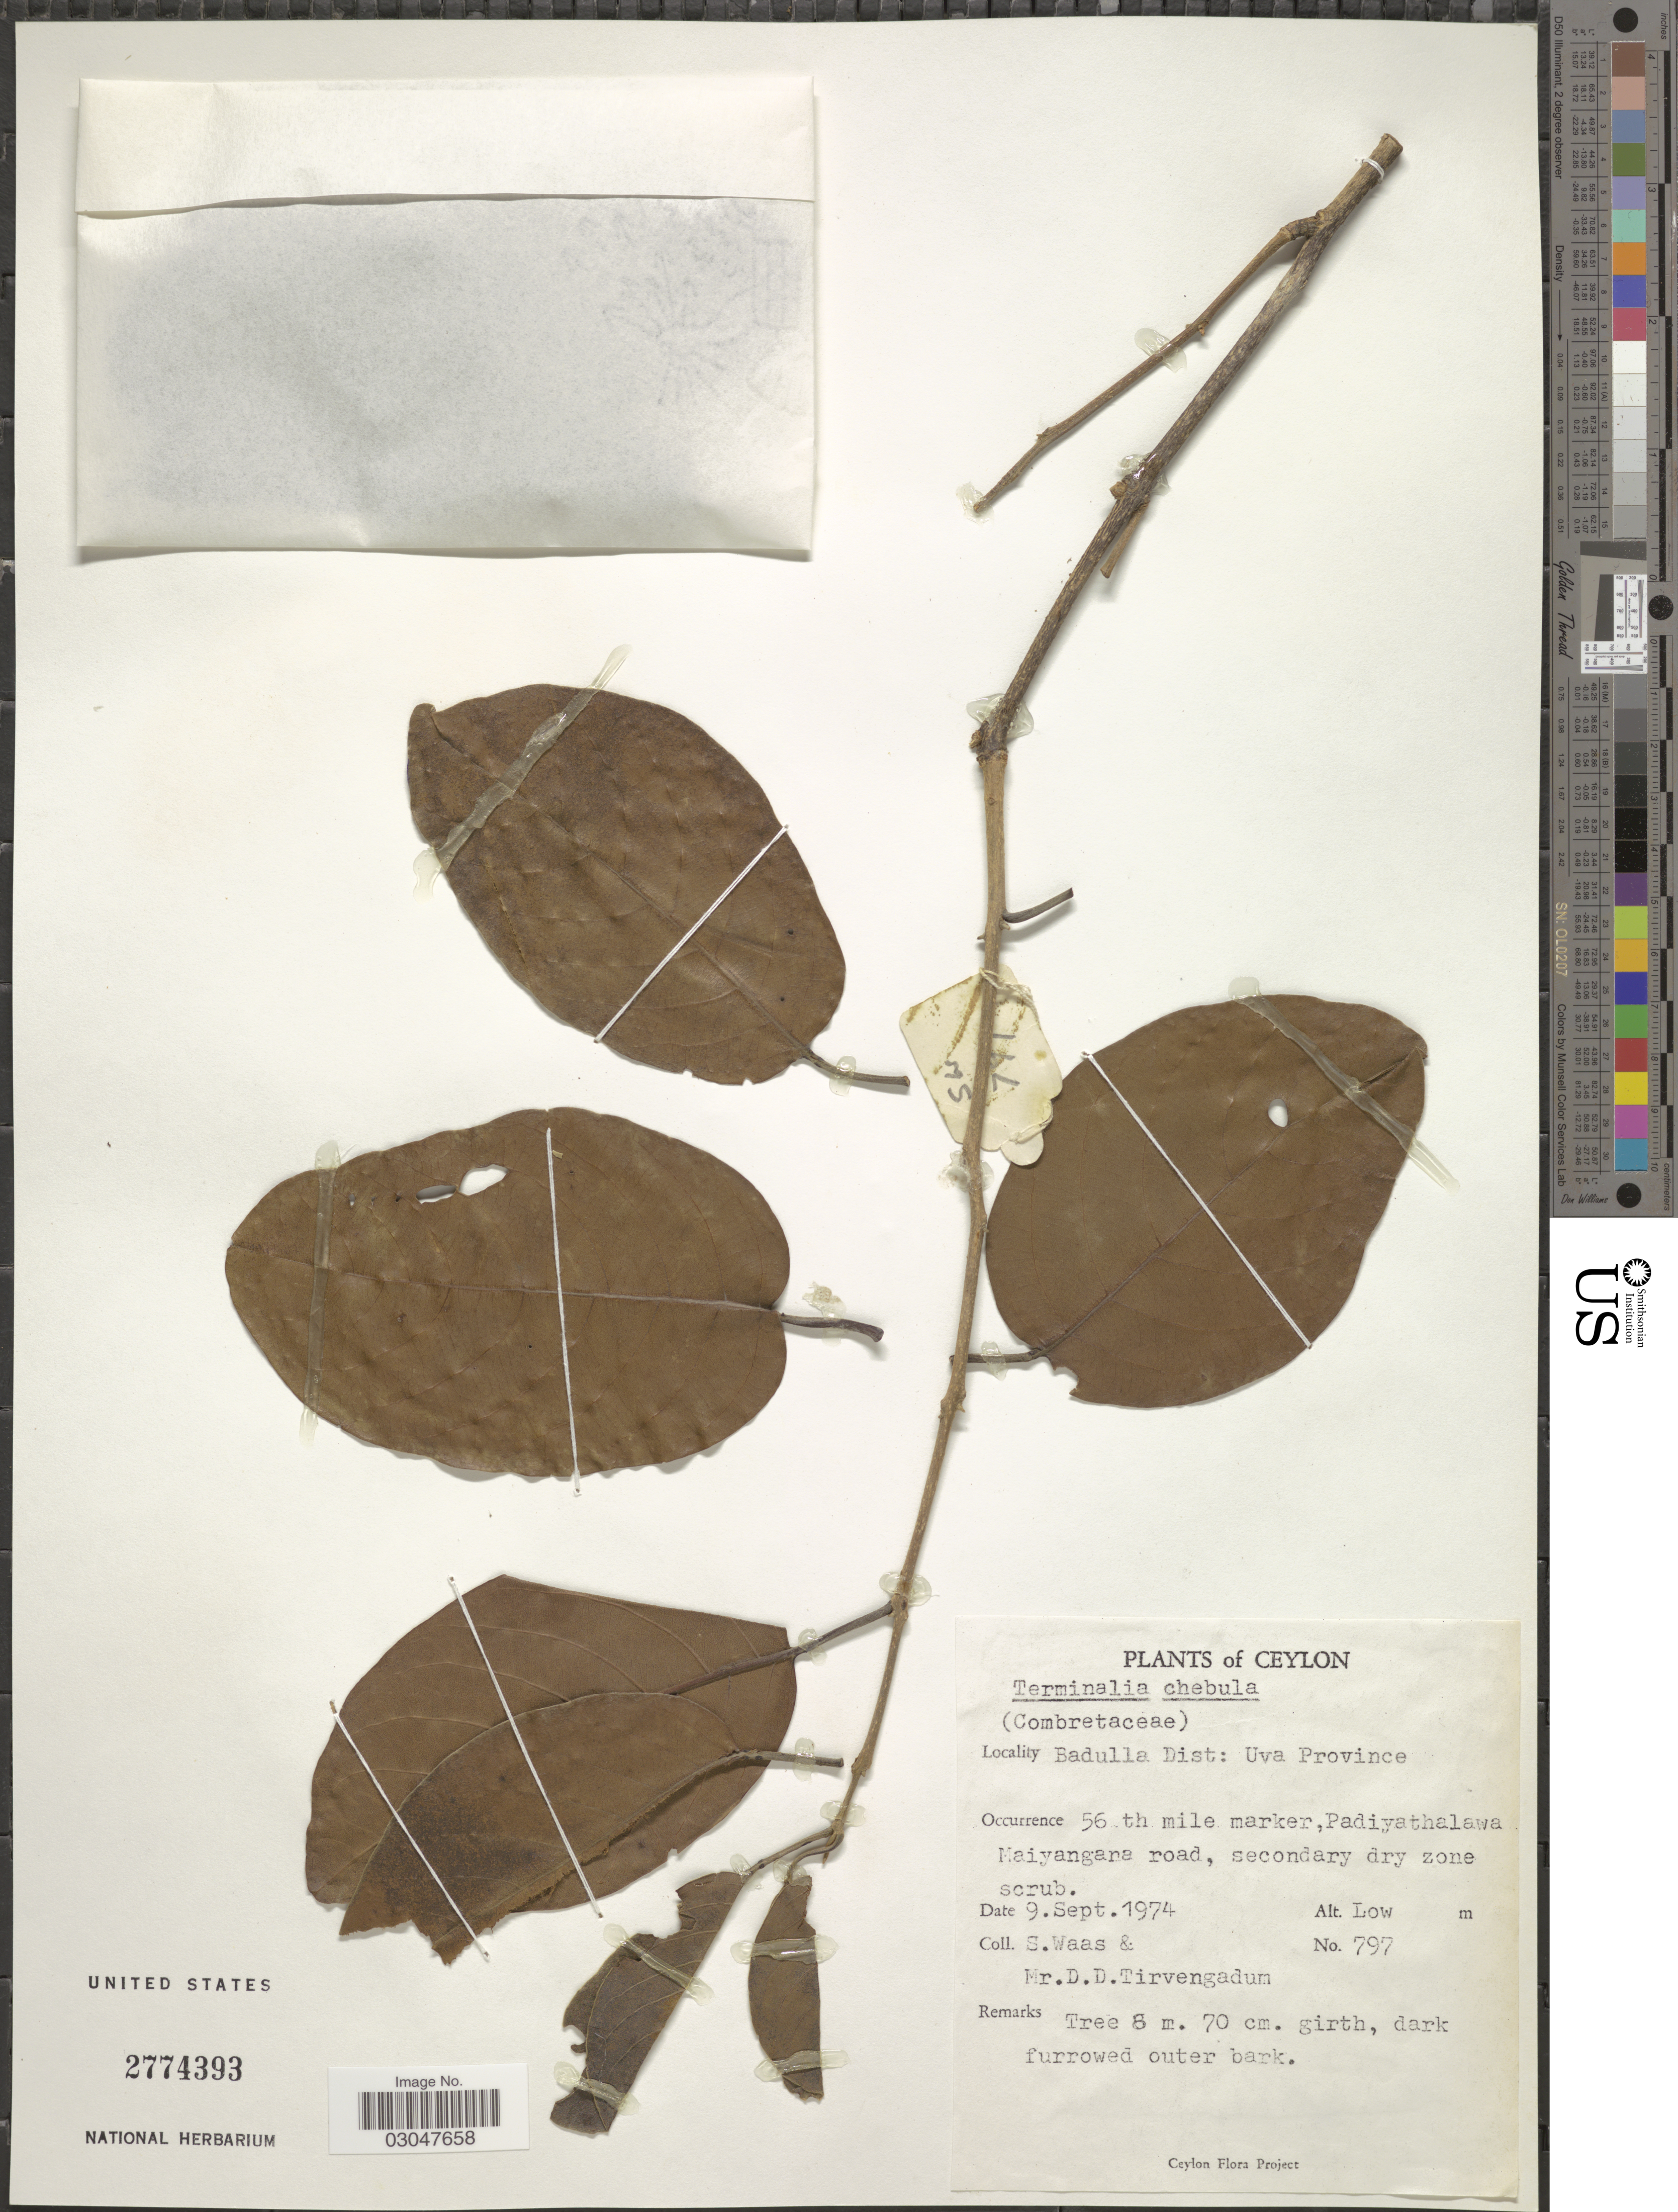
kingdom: Plantae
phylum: Tracheophyta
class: Magnoliopsida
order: Myrtales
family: Combretaceae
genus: Terminalia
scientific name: Terminalia chebula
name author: Retz.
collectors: S. Waas & D. Tirvengadum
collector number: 797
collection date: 1974-09-09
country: Sri Lanka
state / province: Uva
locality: Ceylon. Badulla Dist. 56 th mile marker, Padiyathalawa Maiyangara road.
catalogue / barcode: US 2774393